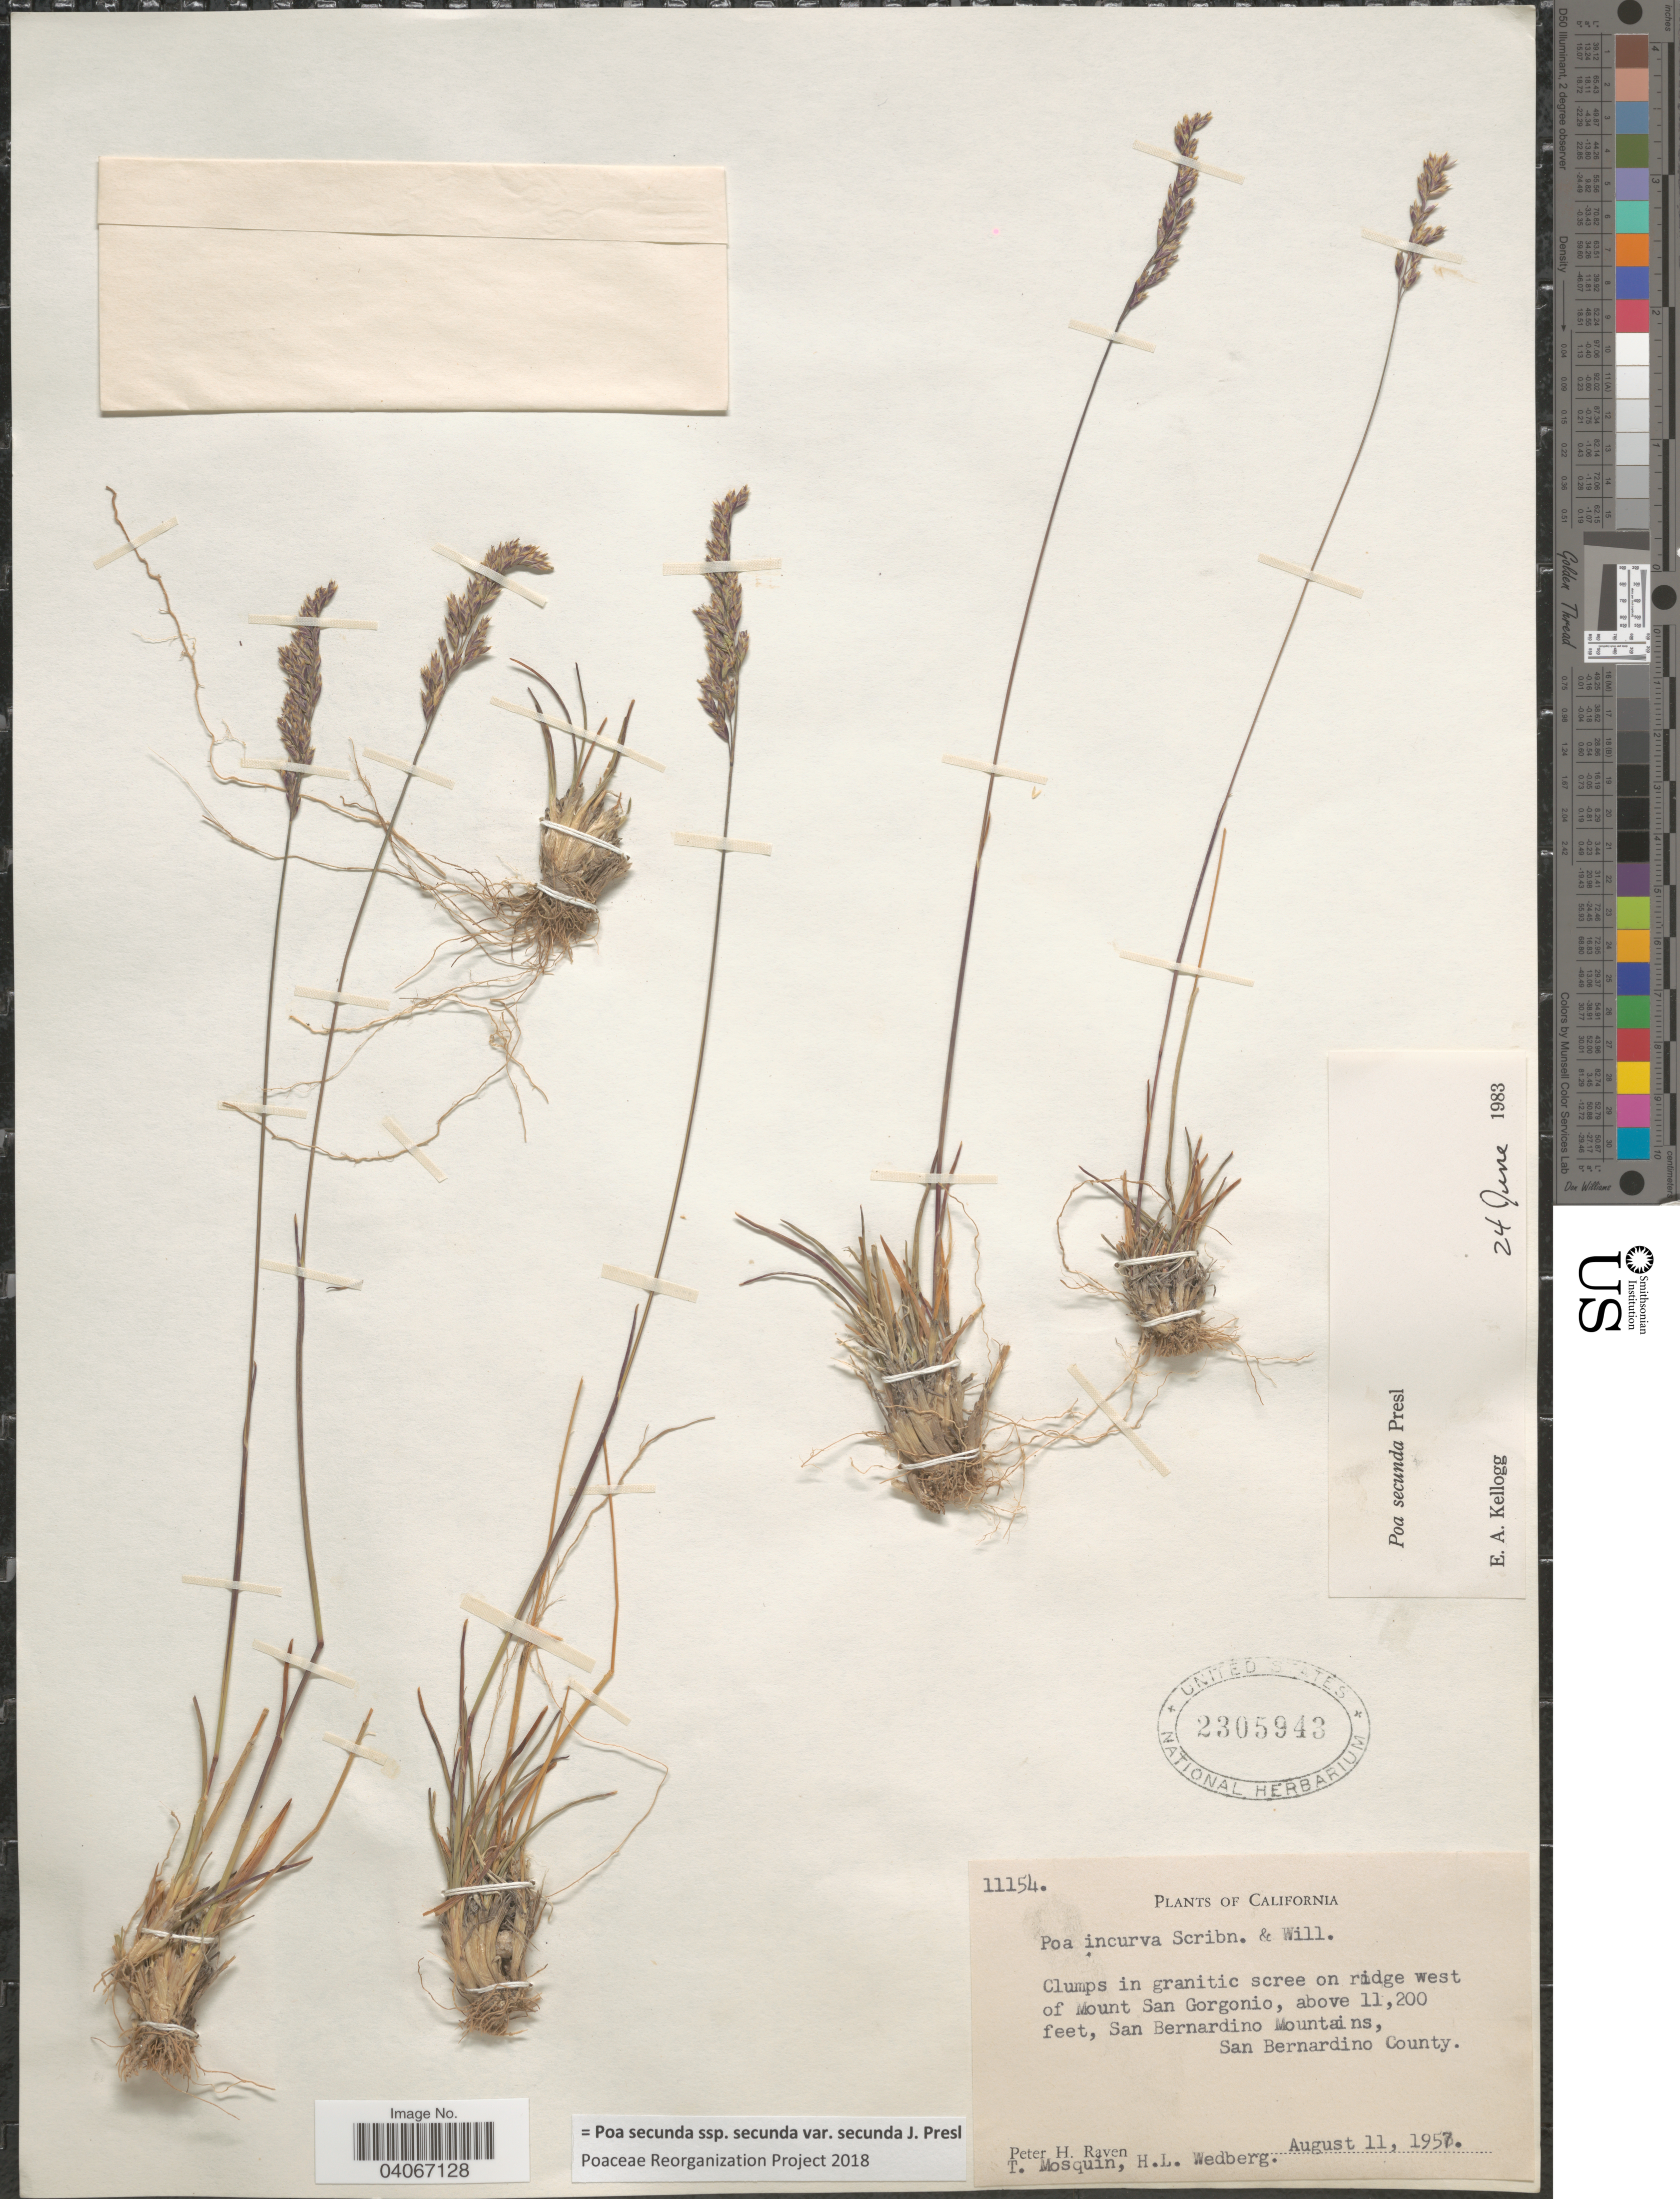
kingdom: Plantae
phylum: Tracheophyta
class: Liliopsida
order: Poales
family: Poaceae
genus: Poa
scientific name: Poa secunda subsp. secunda var. secunda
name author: J. Presl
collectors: P. Raven, T. Mosquin & H. Wedberg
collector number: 11154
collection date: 1957-08-11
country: United States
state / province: California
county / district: San Bernardino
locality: On ridge west of Mount San Gorgonio, San Bernardino Mountains, San Bernardino County.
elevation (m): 3414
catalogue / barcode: US 2305943